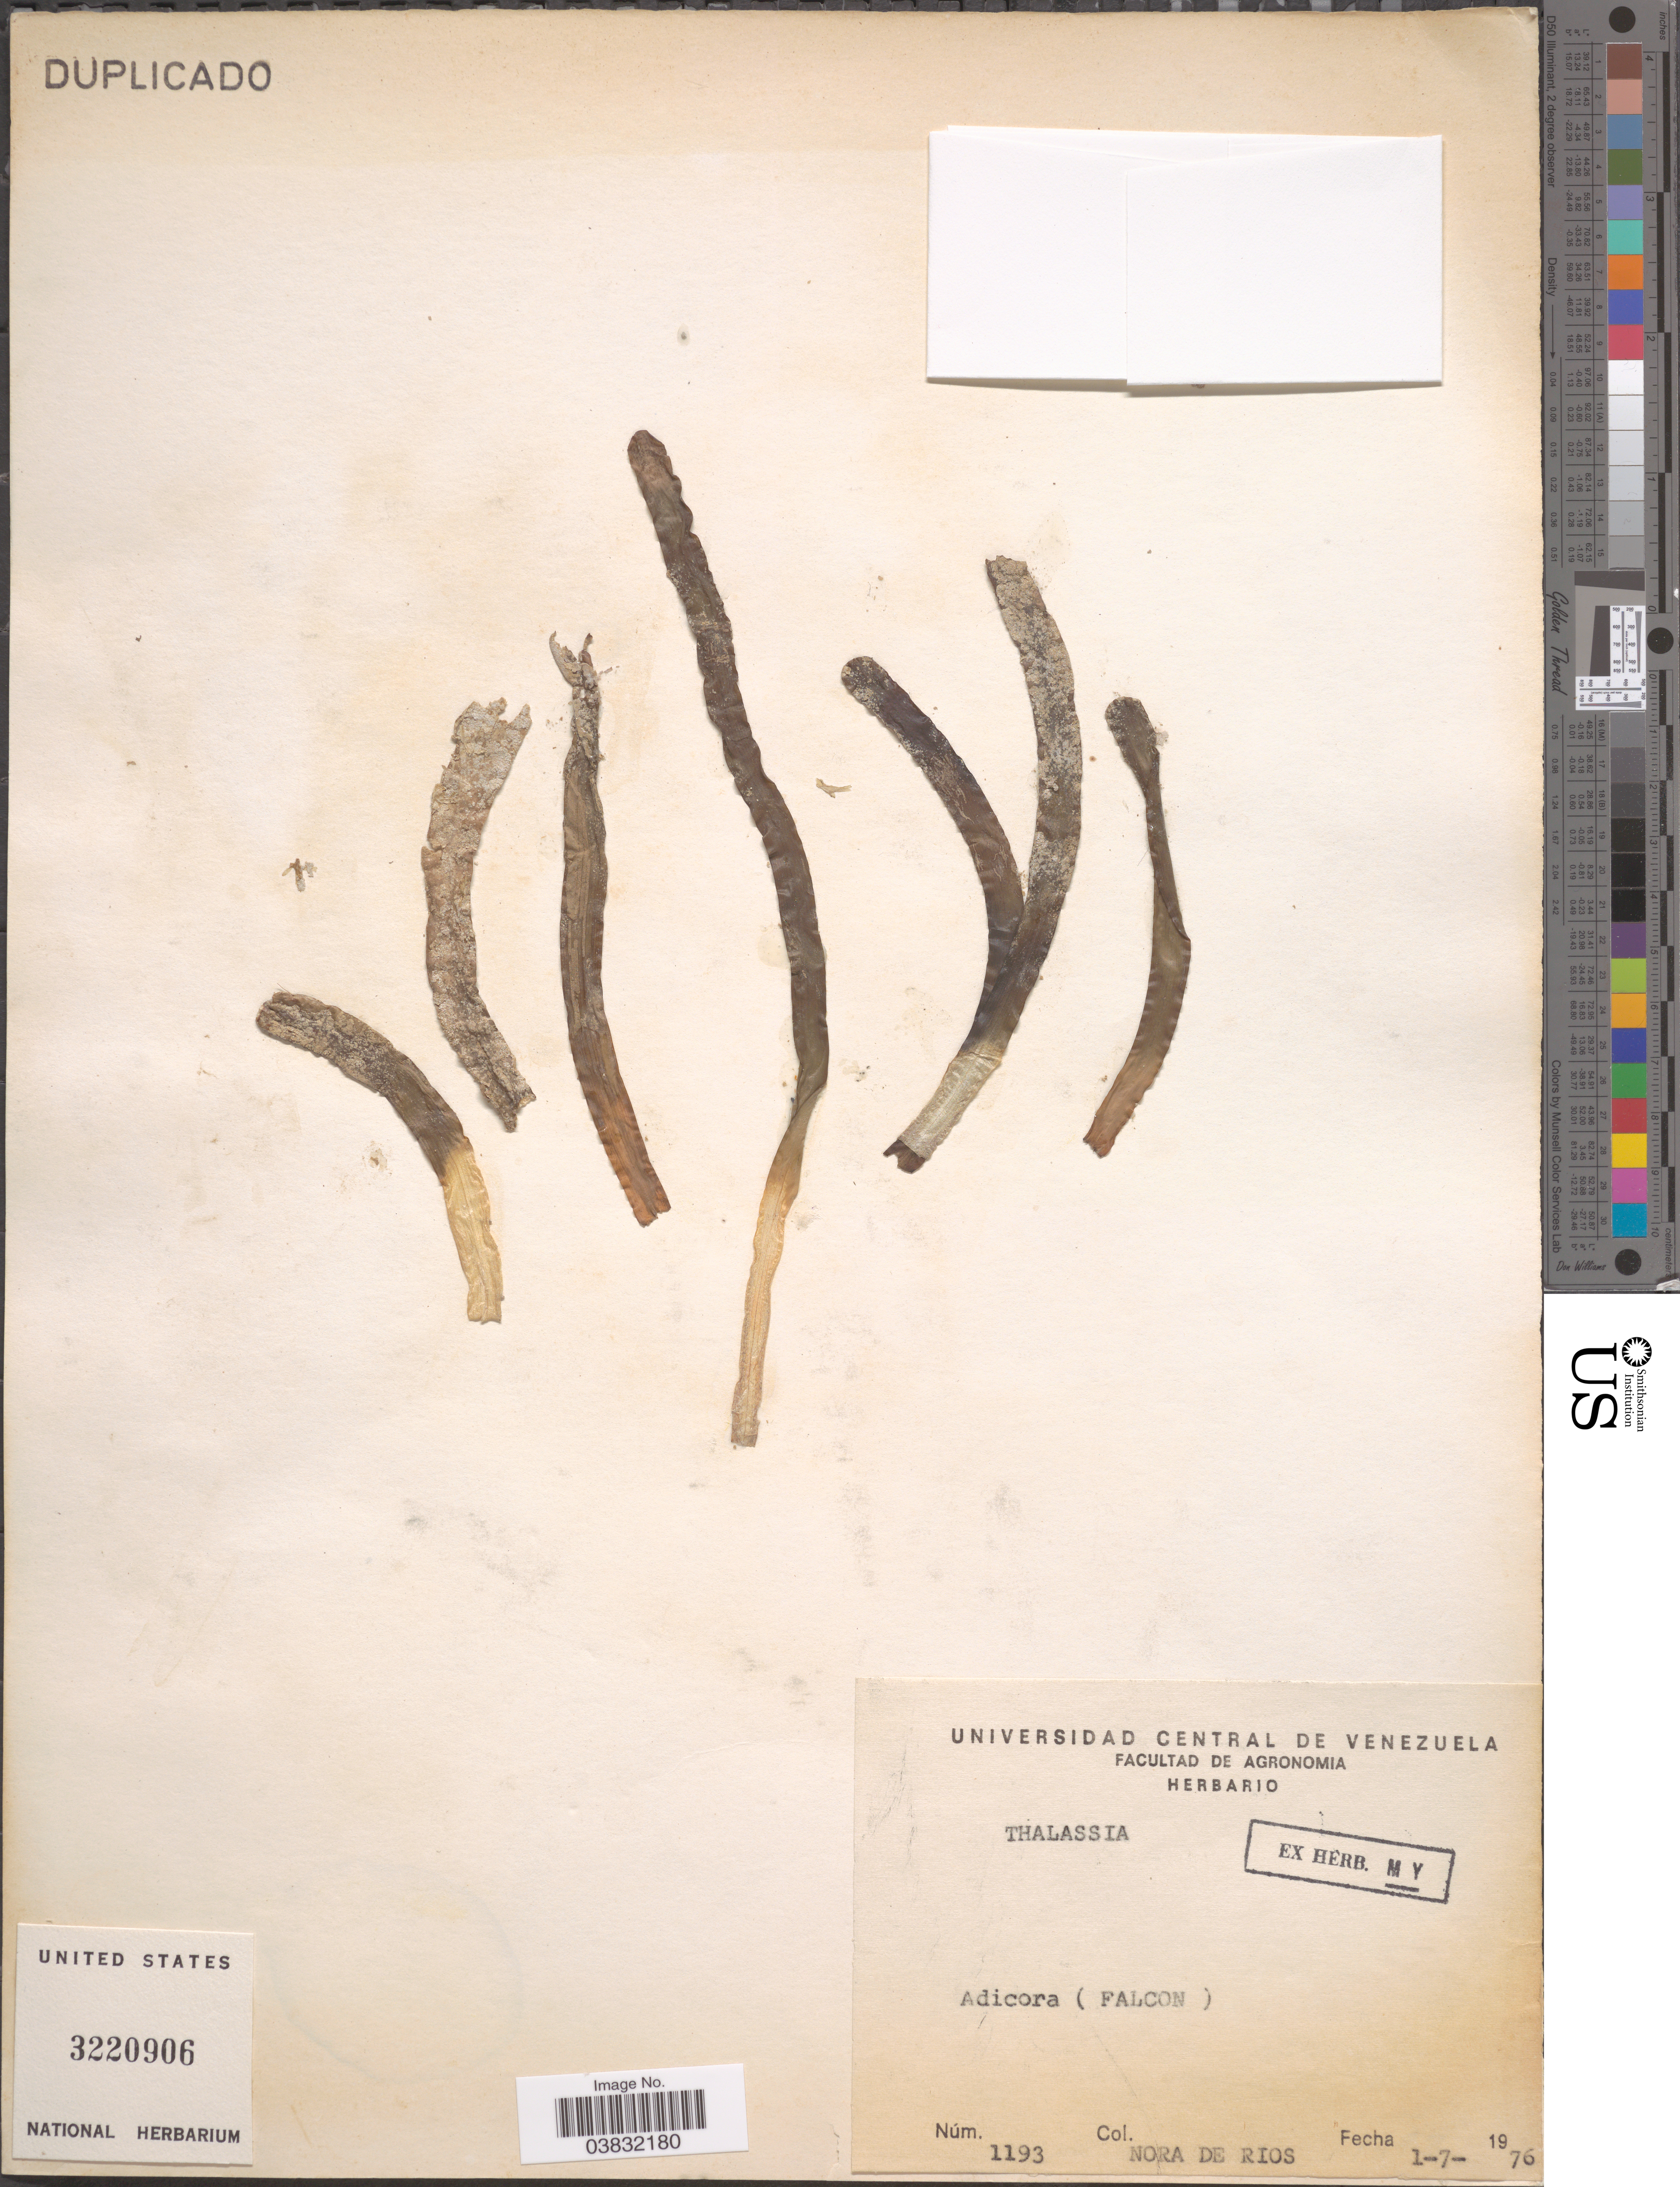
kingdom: Plantae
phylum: Tracheophyta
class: Liliopsida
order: Alismatales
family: Hydrocharitaceae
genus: Thalassia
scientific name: Thalassia testudinum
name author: Banks & Sol. ex K.D. Koenig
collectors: N. Rios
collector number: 1193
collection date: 1976-07-01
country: Venezuela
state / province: Falcon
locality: Adicora.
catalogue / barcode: US 3220906